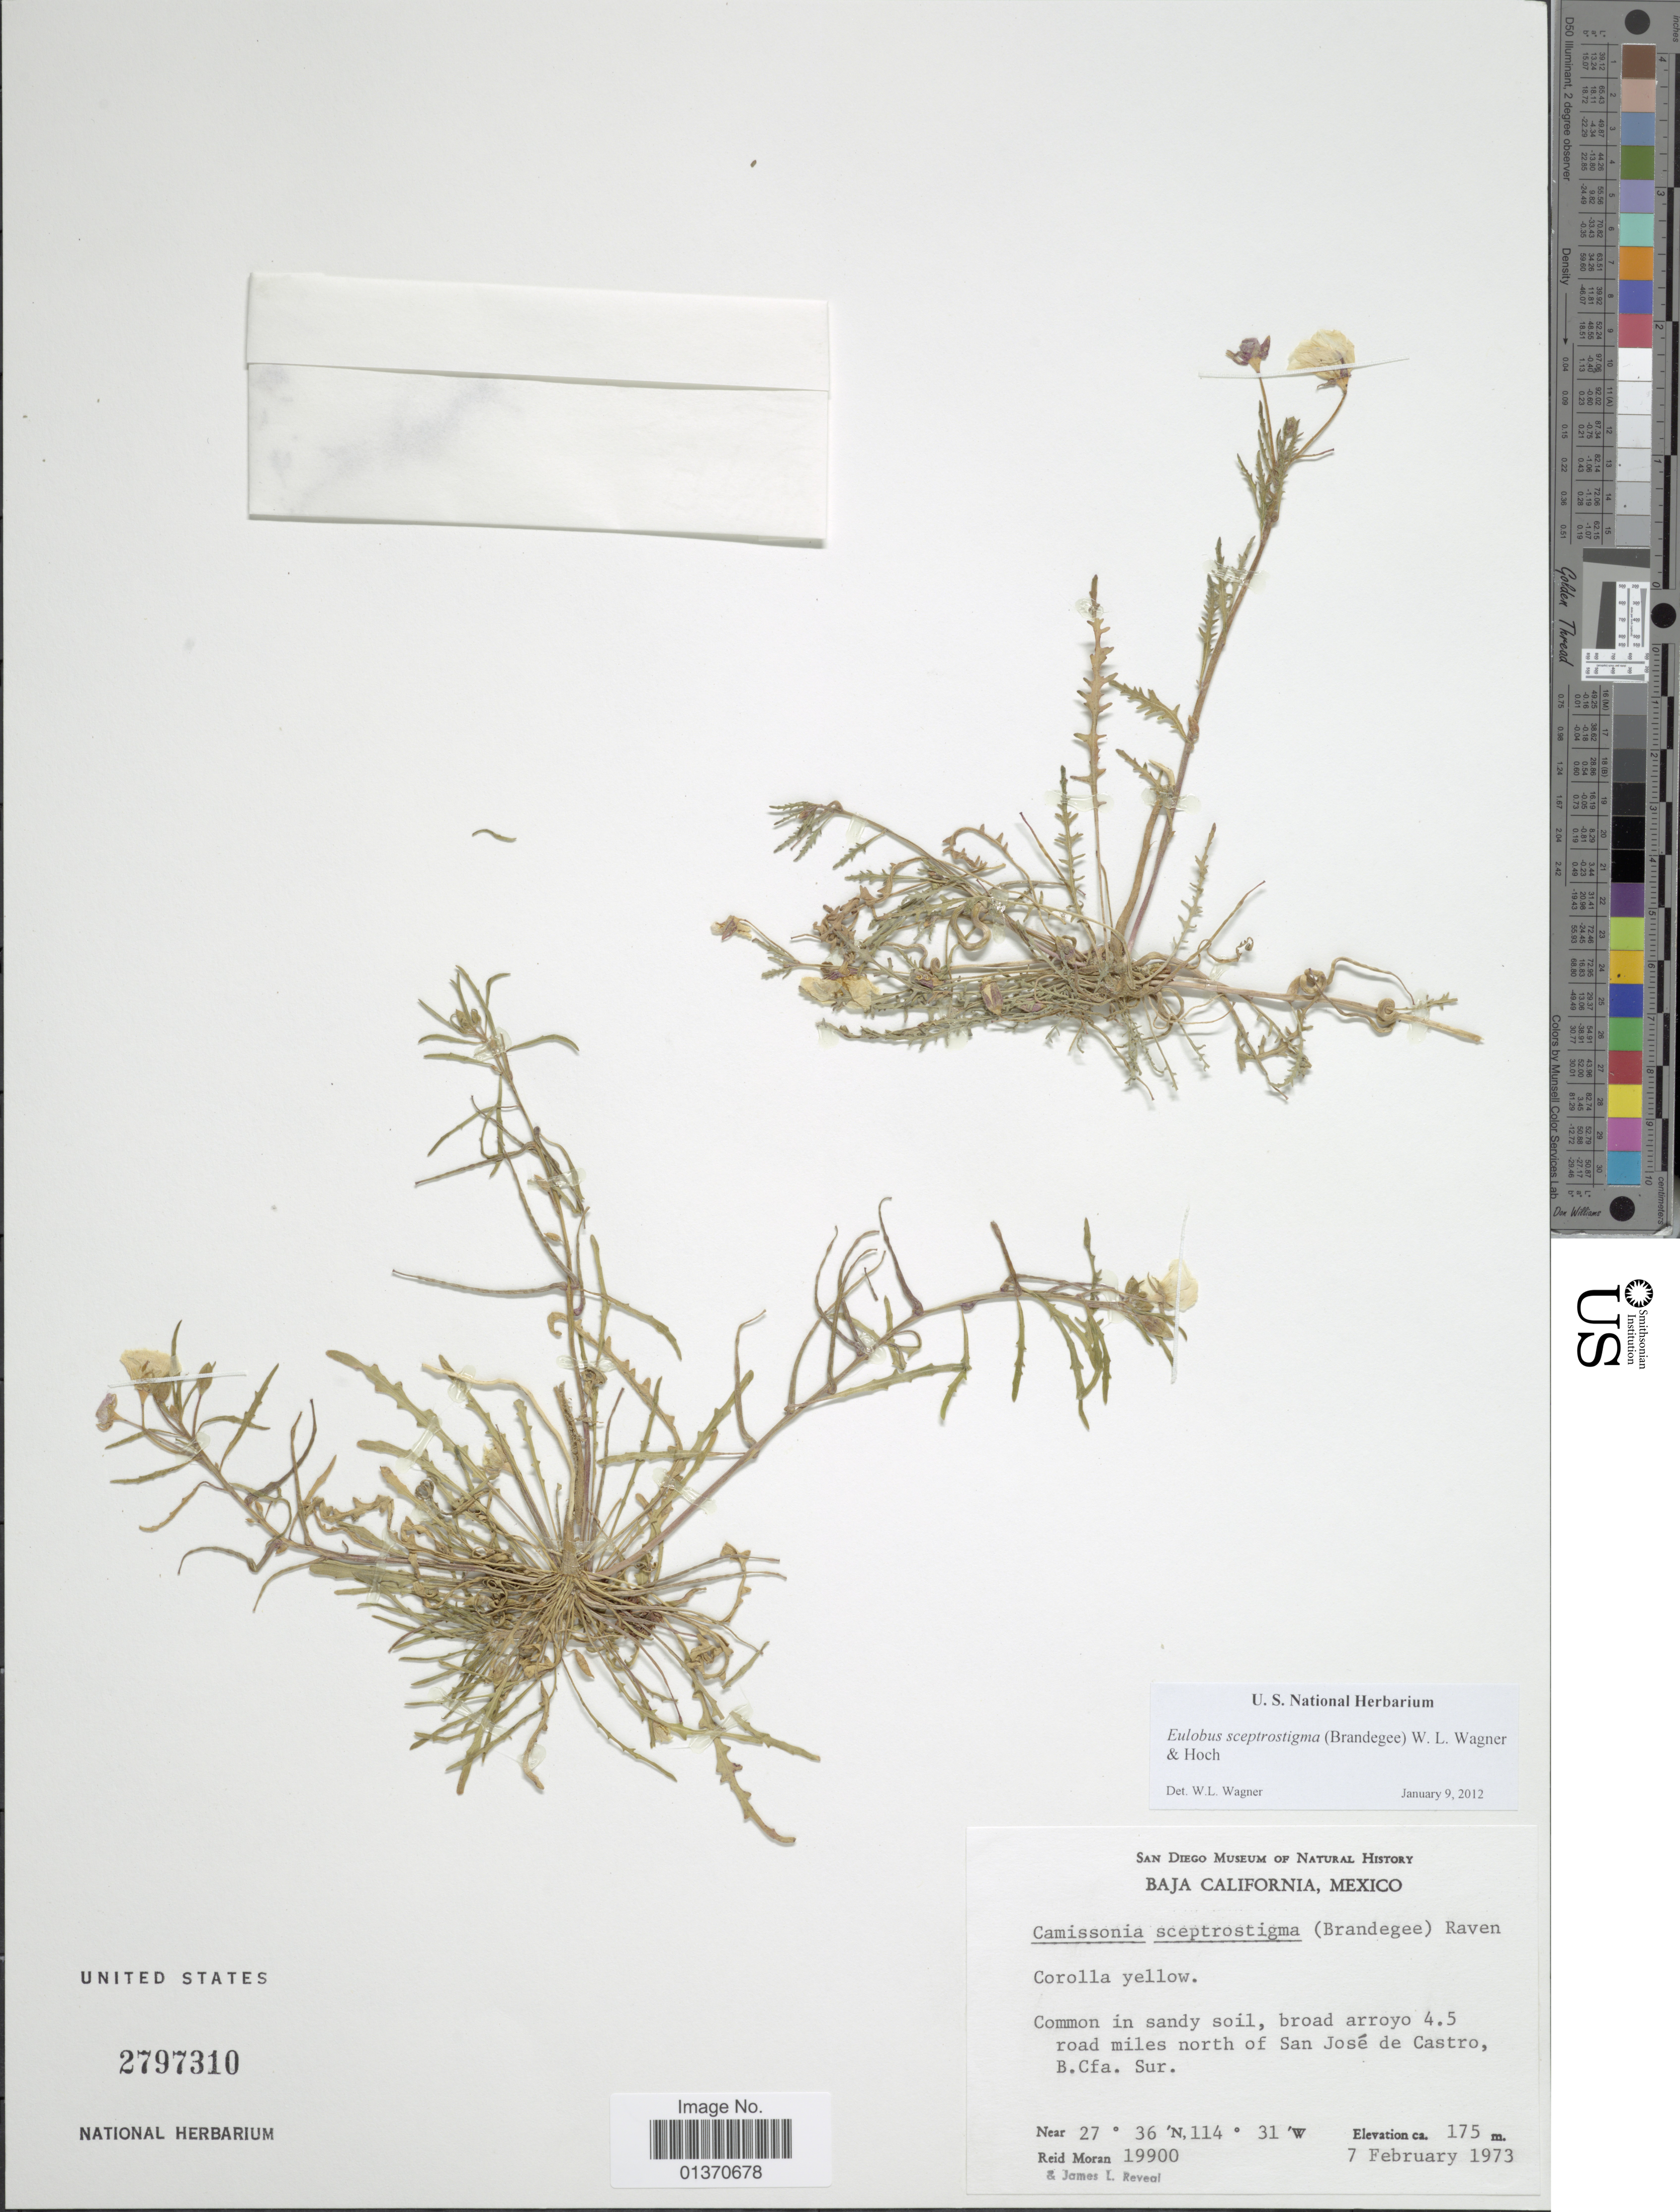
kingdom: Plantae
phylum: Tracheophyta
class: Magnoliopsida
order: Myrtales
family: Onagraceae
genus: Eulobus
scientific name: Eulobus sceptrostigma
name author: (Brandegee) W.L. Wagner & Hoch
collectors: R. Moran & J. L. Reveal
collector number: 19900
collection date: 1973-02-07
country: Mexico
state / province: Baja California Sur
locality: Broad arroyo 4.5 road miles north of San José de Castro, B. Cfa. Sur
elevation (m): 175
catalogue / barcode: US 2797310